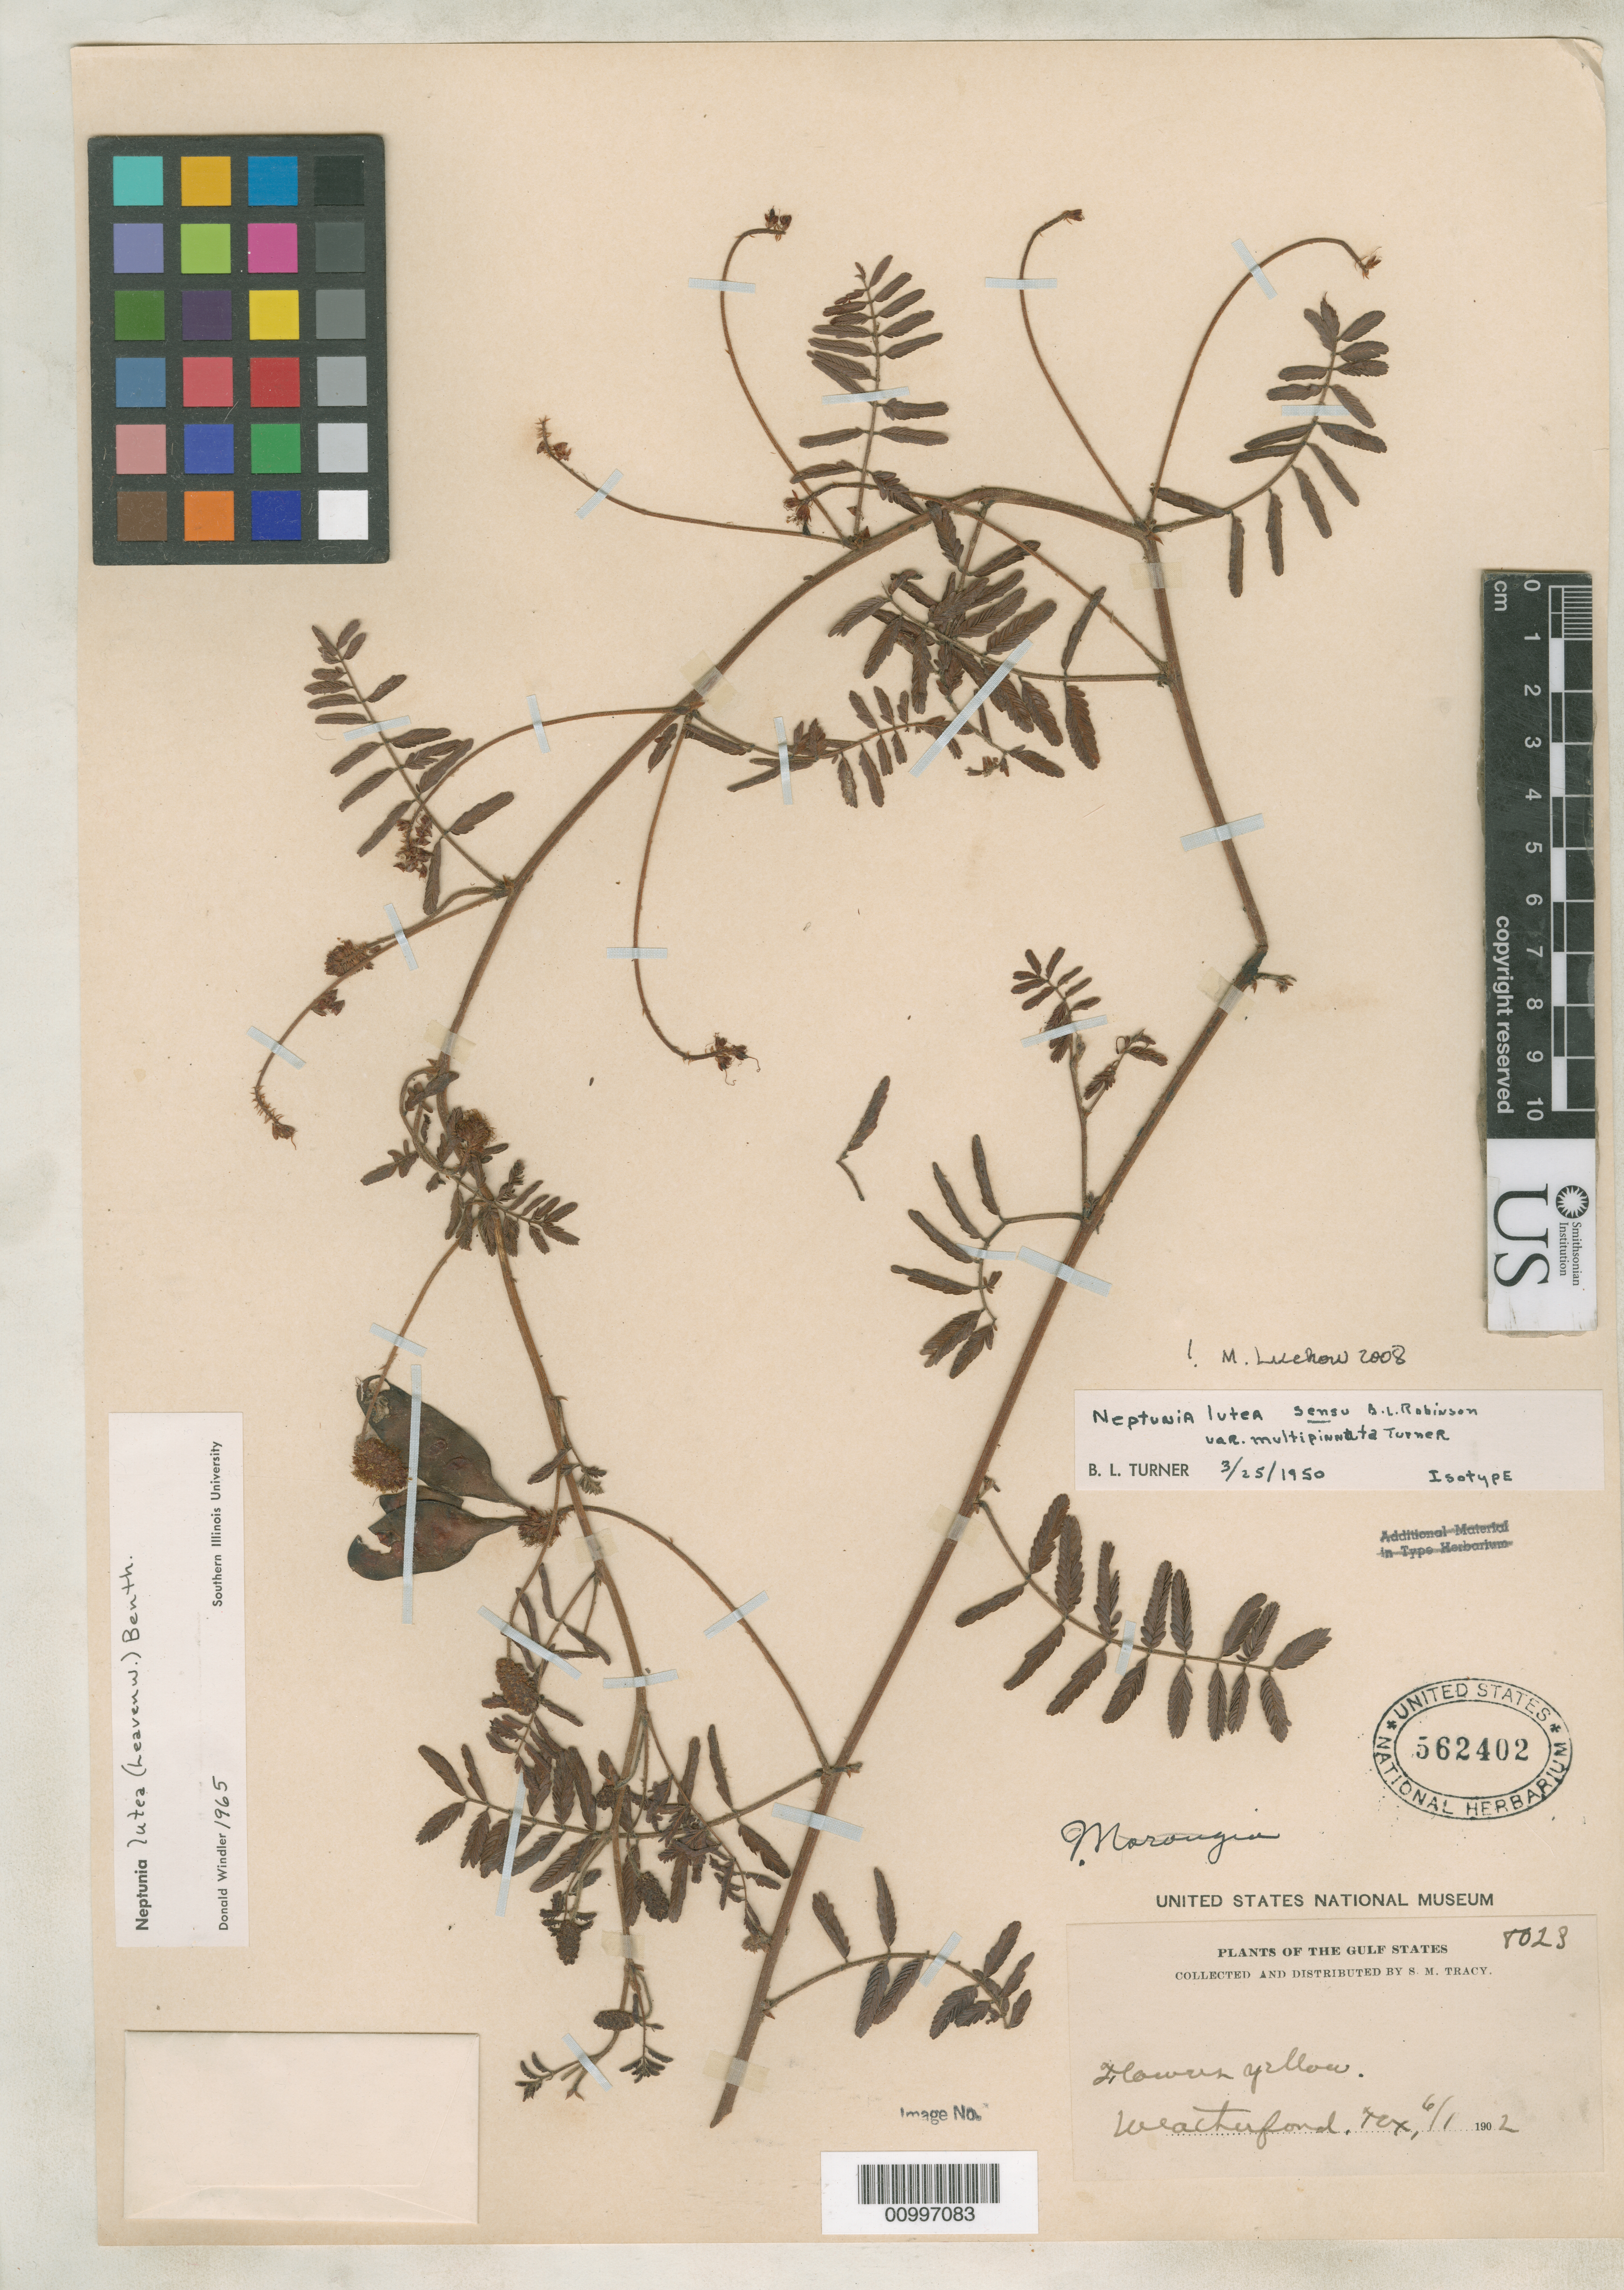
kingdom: Plantae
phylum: Tracheophyta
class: Magnoliopsida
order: Fabales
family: Fabaceae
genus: Neptunia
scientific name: Neptunia lutea var. multipinnata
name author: B.L. Turner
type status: Isotype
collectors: S. M. Tracy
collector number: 8023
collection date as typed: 01 Jun 1902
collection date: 1902-06-01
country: United States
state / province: Texas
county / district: Parker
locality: Weatherford.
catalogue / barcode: US 562402